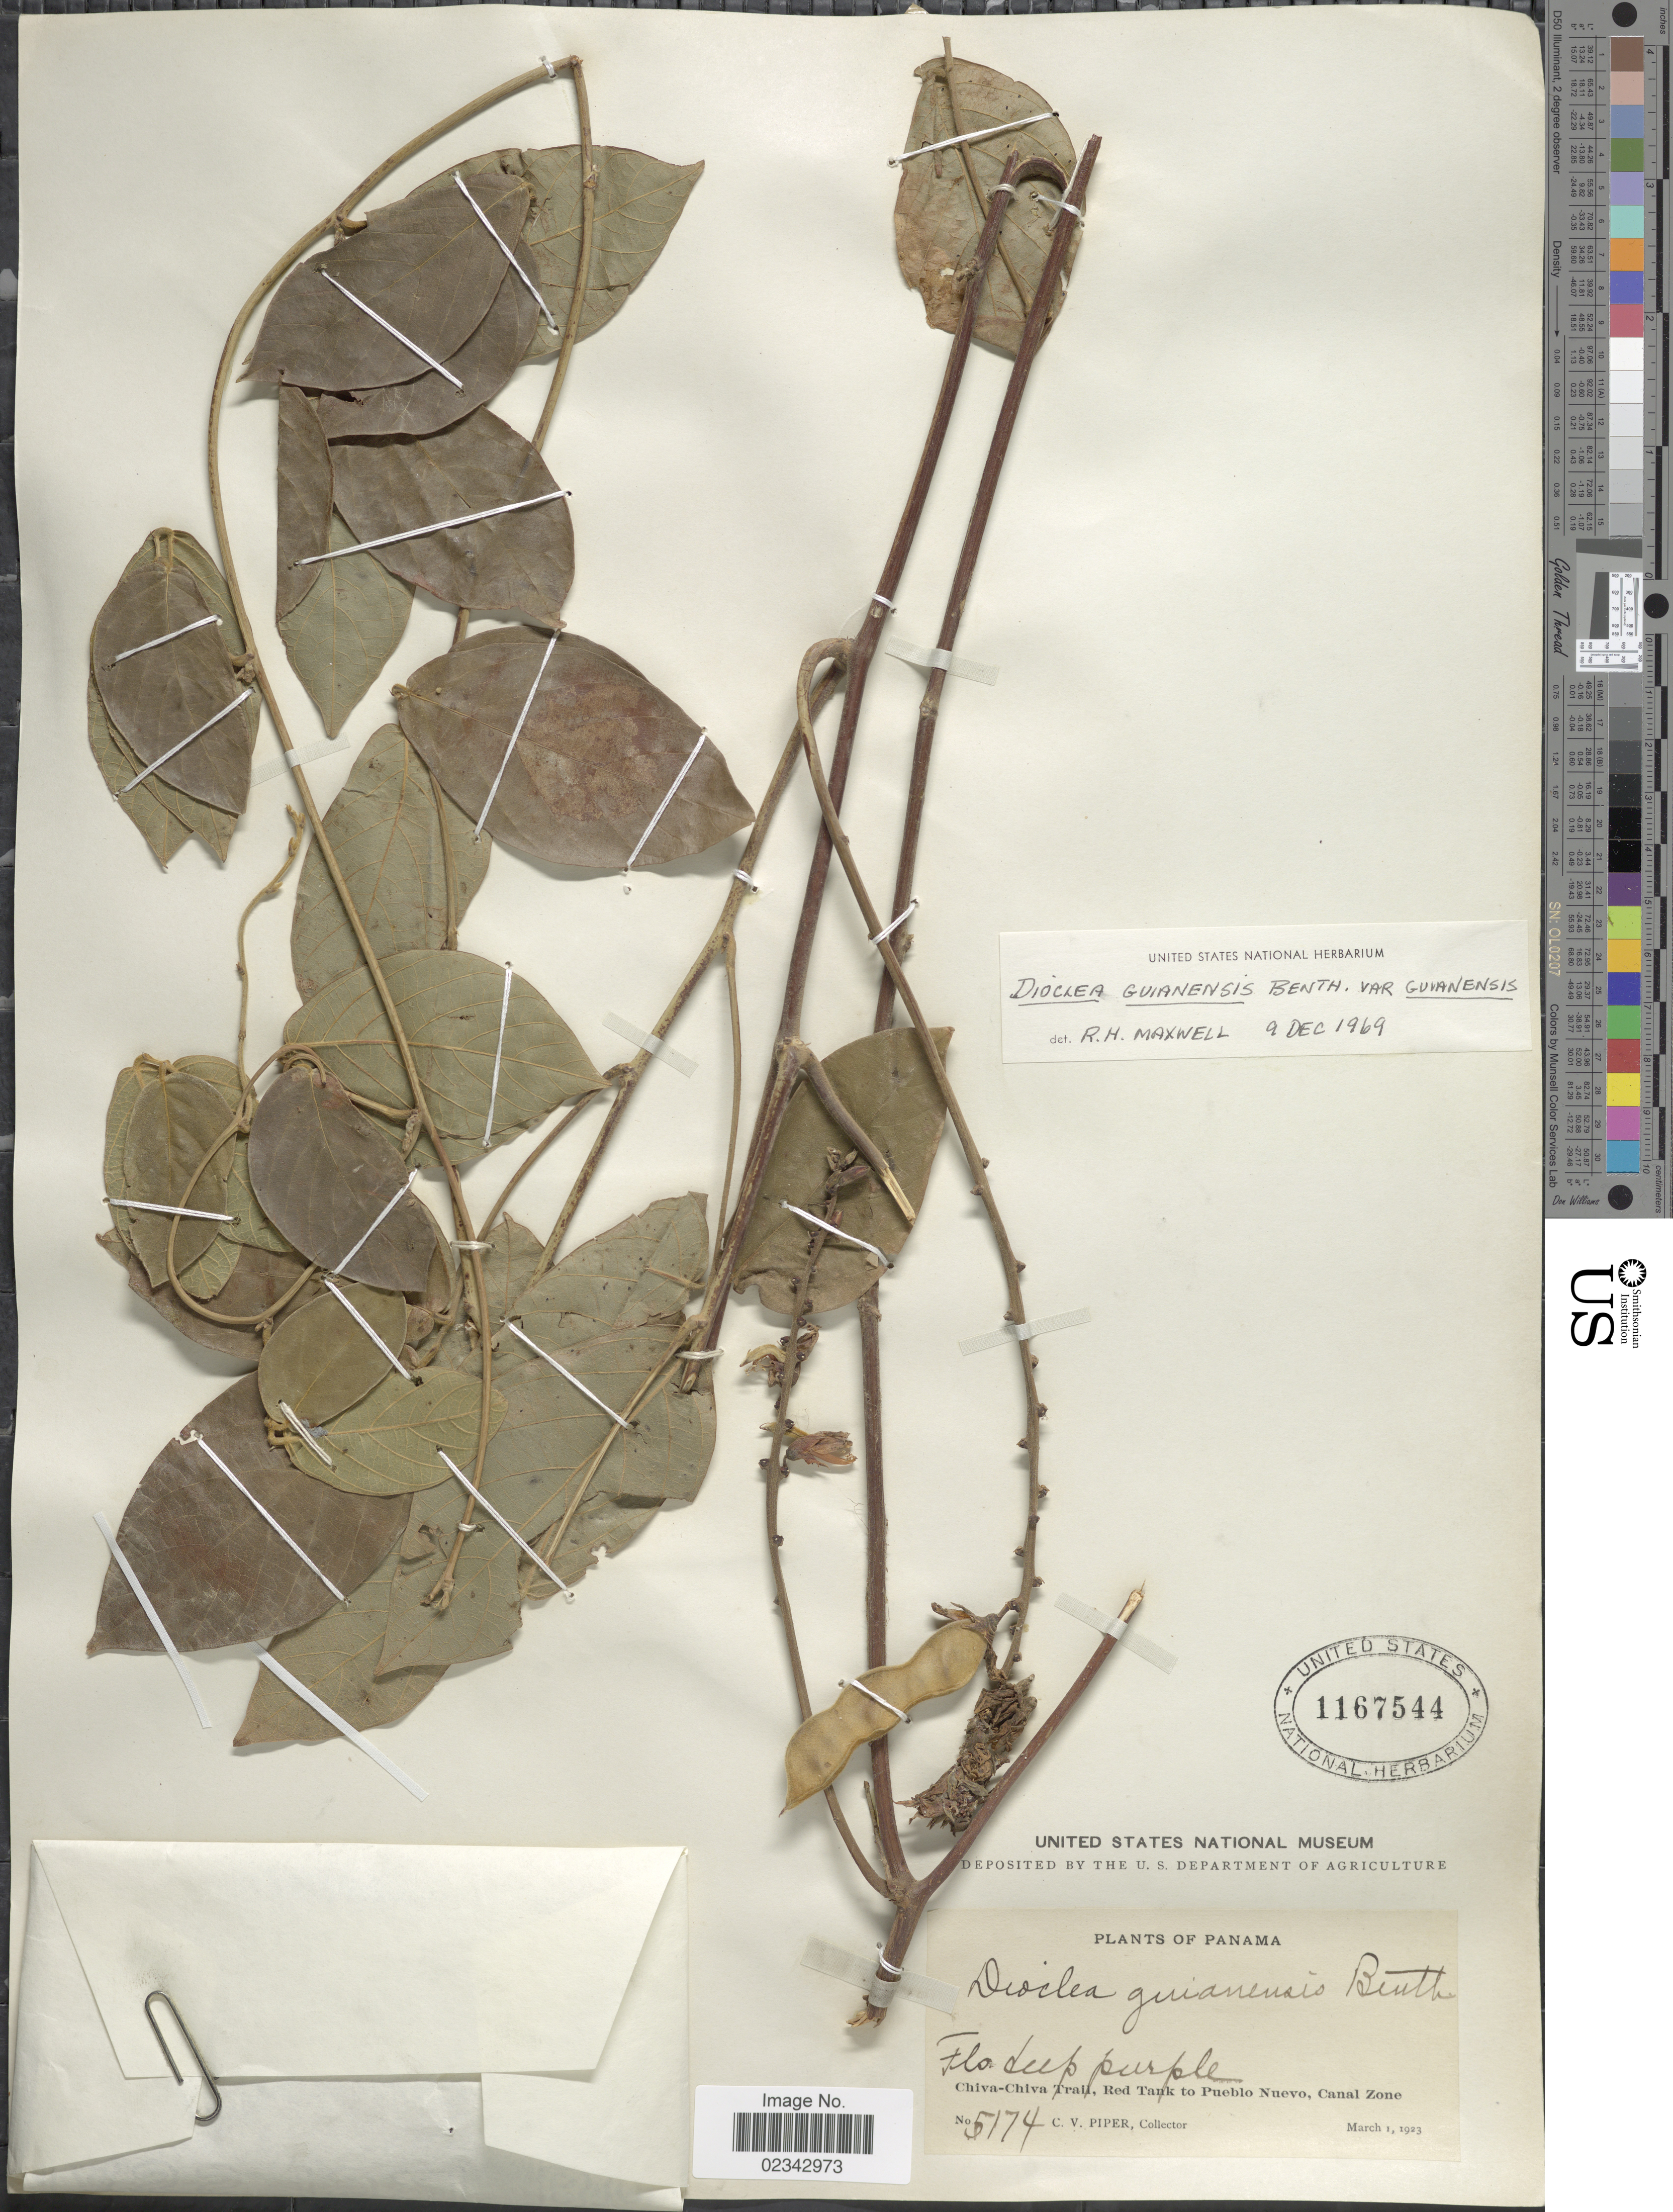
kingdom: Plantae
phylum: Tracheophyta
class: Magnoliopsida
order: Fabales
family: Fabaceae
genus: Dioclea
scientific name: Dioclea guianensis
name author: Benth.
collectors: C. V. Piper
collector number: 5174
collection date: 1923-03-01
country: Panama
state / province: Panamá / Panamá Oeste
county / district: Canal Zone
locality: Chiva-Chiva Trail, Red Tank to Pueblo Nuevo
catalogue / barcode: US 1167544